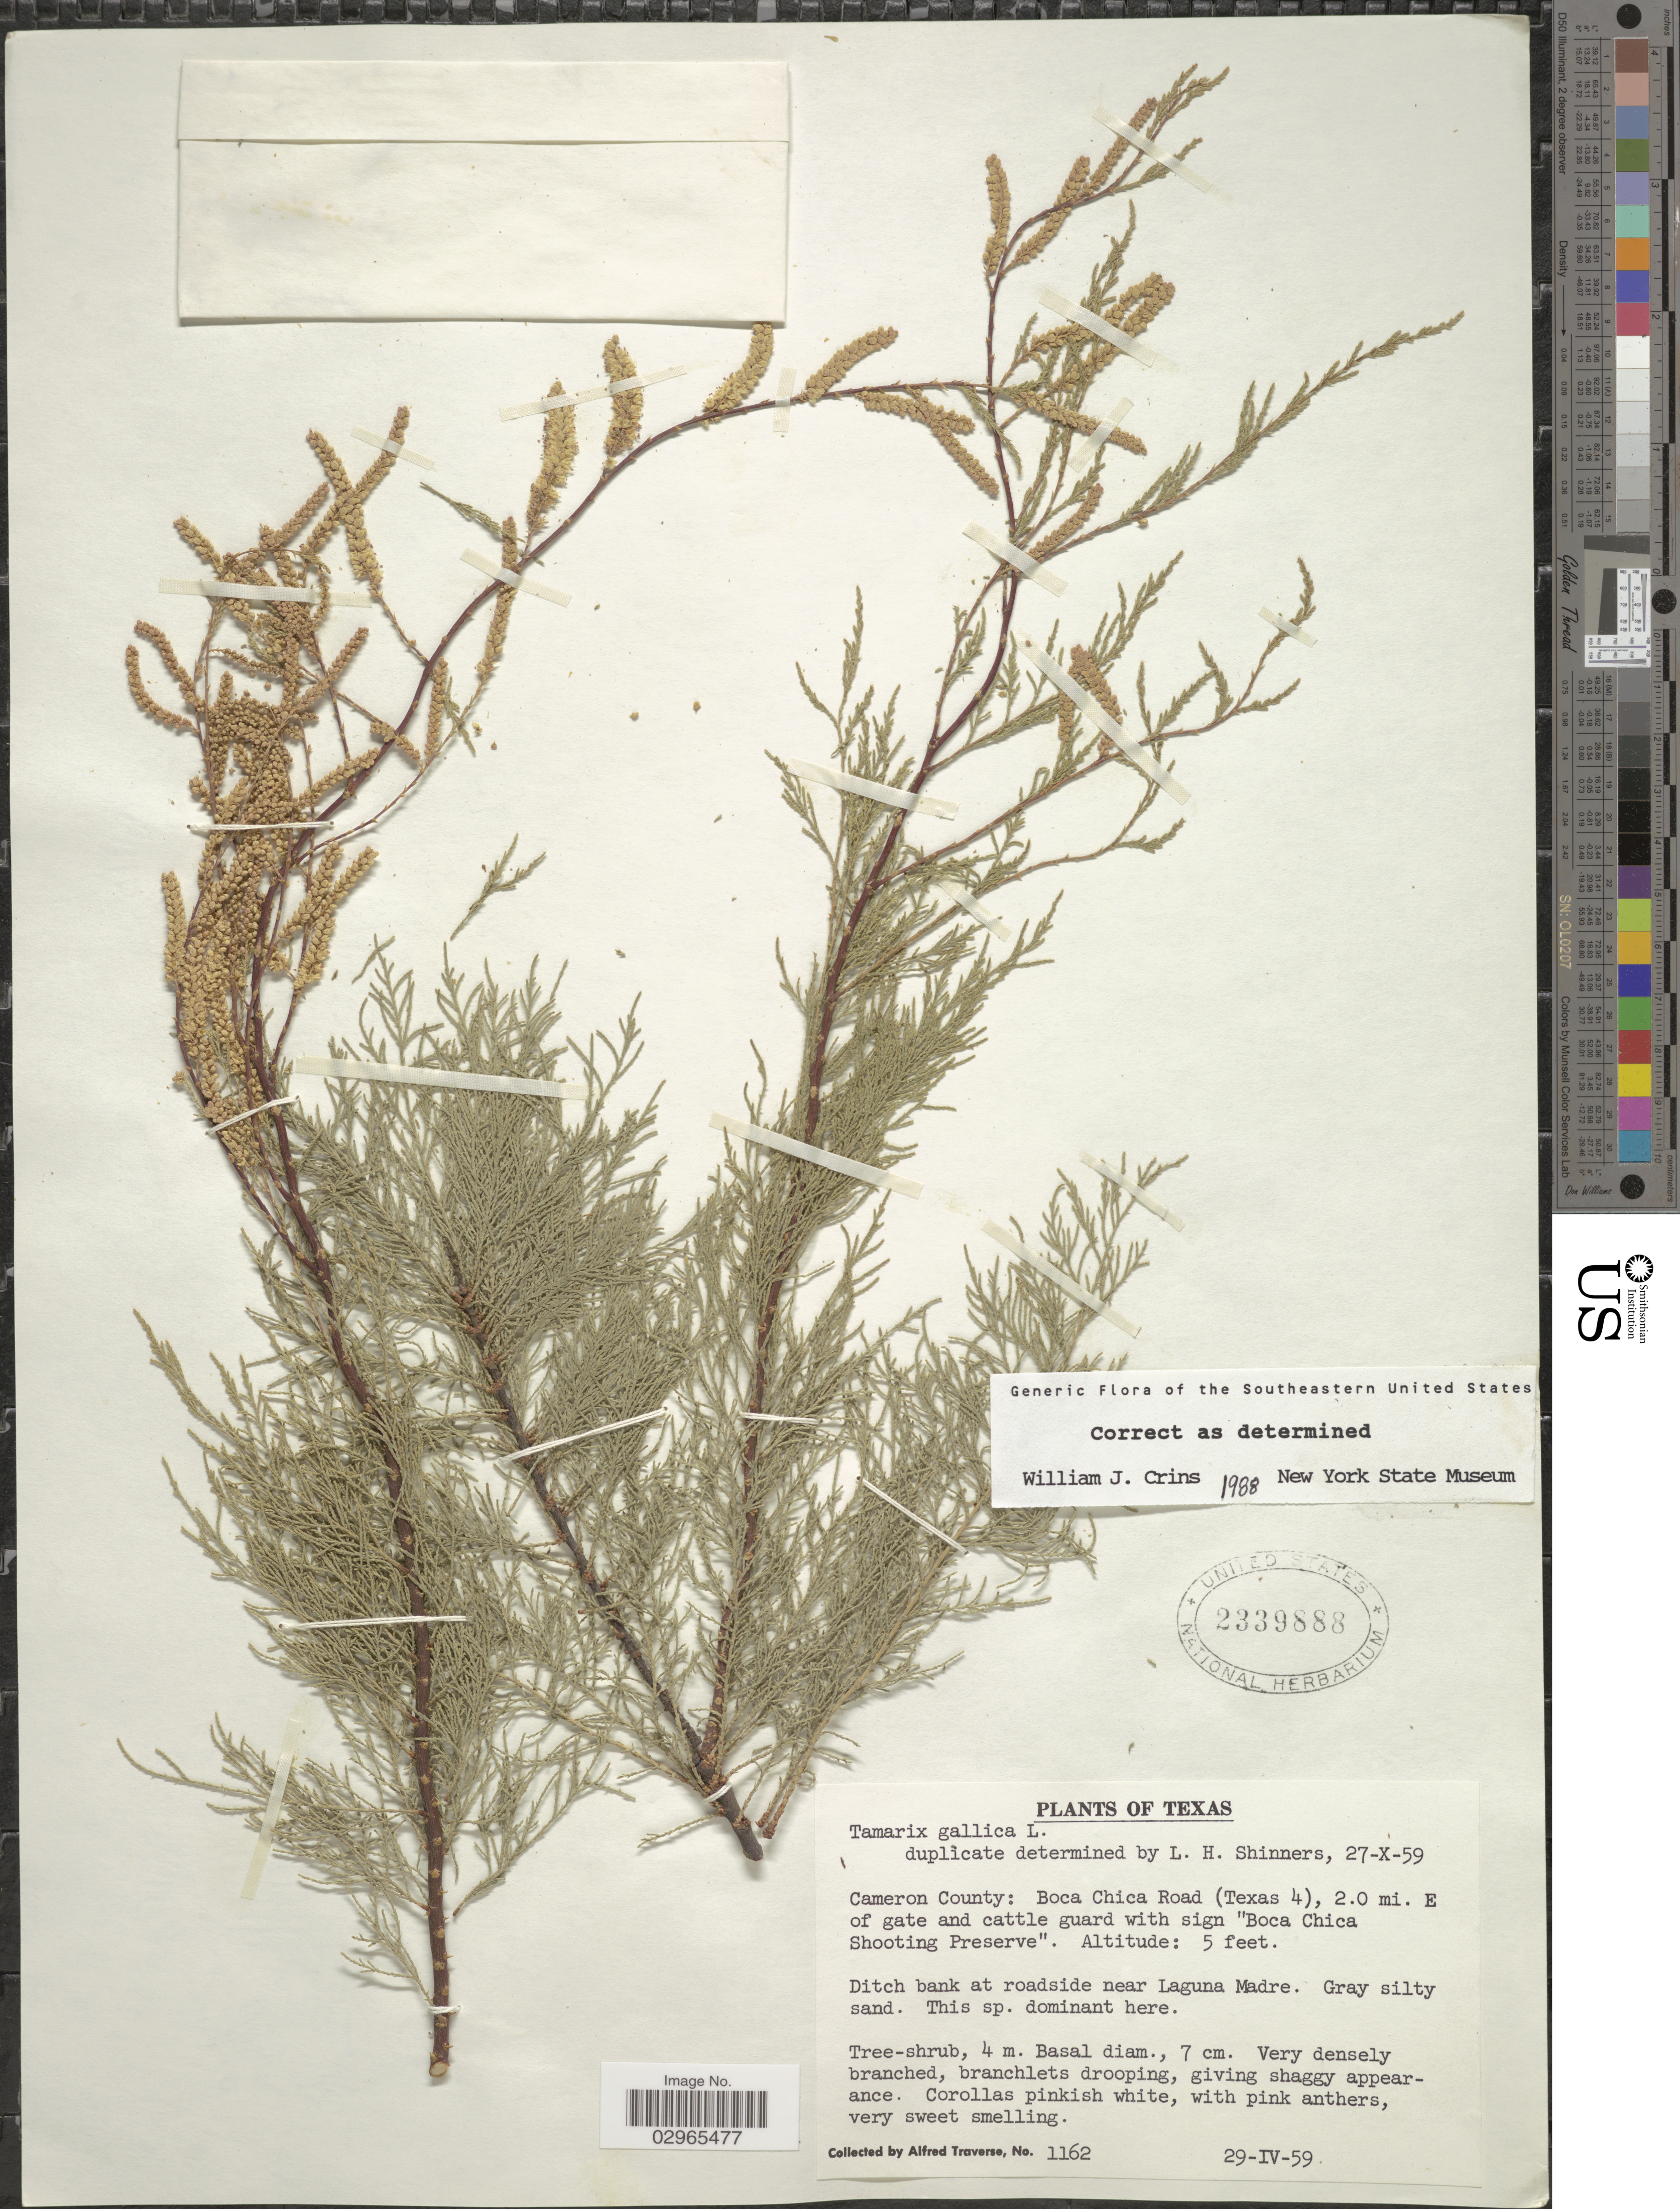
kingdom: Plantae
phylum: Tracheophyta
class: Magnoliopsida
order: Caryophyllales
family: Tamaricaceae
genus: Tamarix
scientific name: Tamarix gallica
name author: L.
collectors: A. Traverse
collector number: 1162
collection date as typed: Transcribed d/m/y: 29/4/59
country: United States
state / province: Texas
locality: Cameron County: Boca Chica Road (Texas 4), 2.0 mi. E of gata and cattle guard with sign "Boca Chica Shooting Preserve".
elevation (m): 2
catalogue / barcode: US 2339888